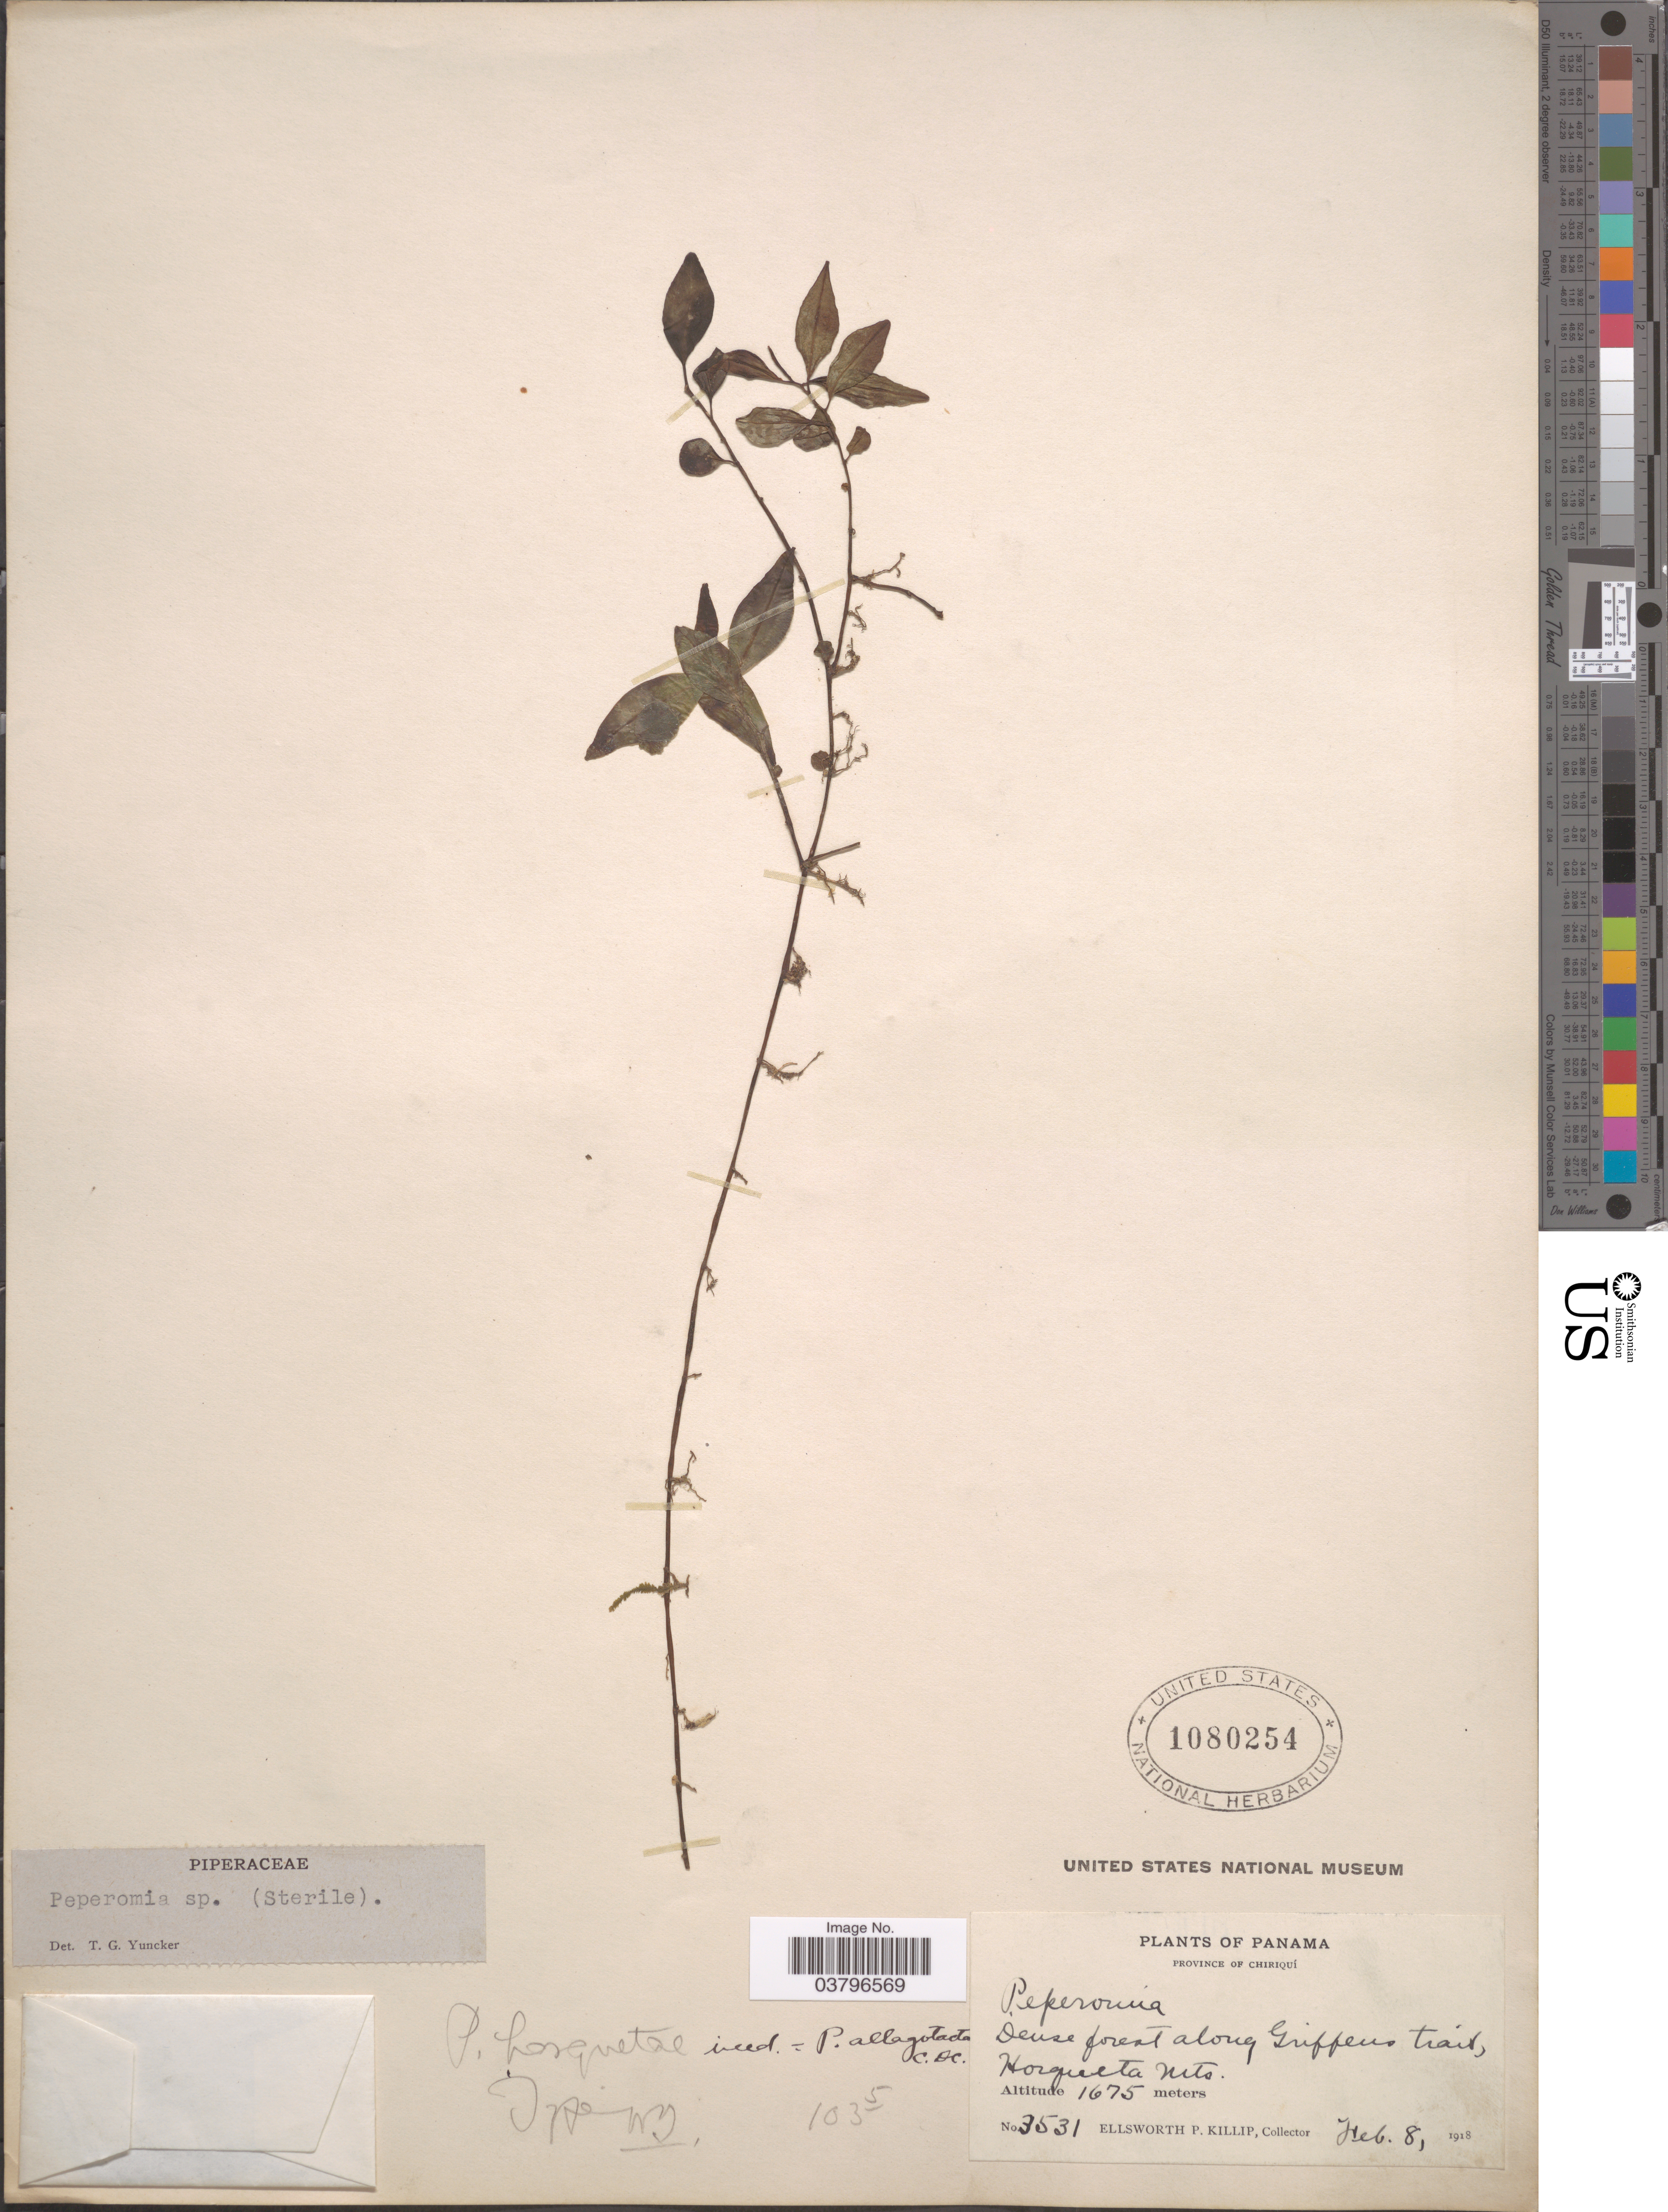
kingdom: Plantae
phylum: Tracheophyta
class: Magnoliopsida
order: Piperales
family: Piperaceae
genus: Peperomia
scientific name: Peperomia heterophylla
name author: Miq.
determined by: Jiménez, José Estaban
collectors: E. P. Killip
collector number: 3531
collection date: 1918-02-08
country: Panama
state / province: Chiriqui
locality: Dense forest along Griffens trail, Hongueta Mts.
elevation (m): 1675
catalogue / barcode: US 1080254